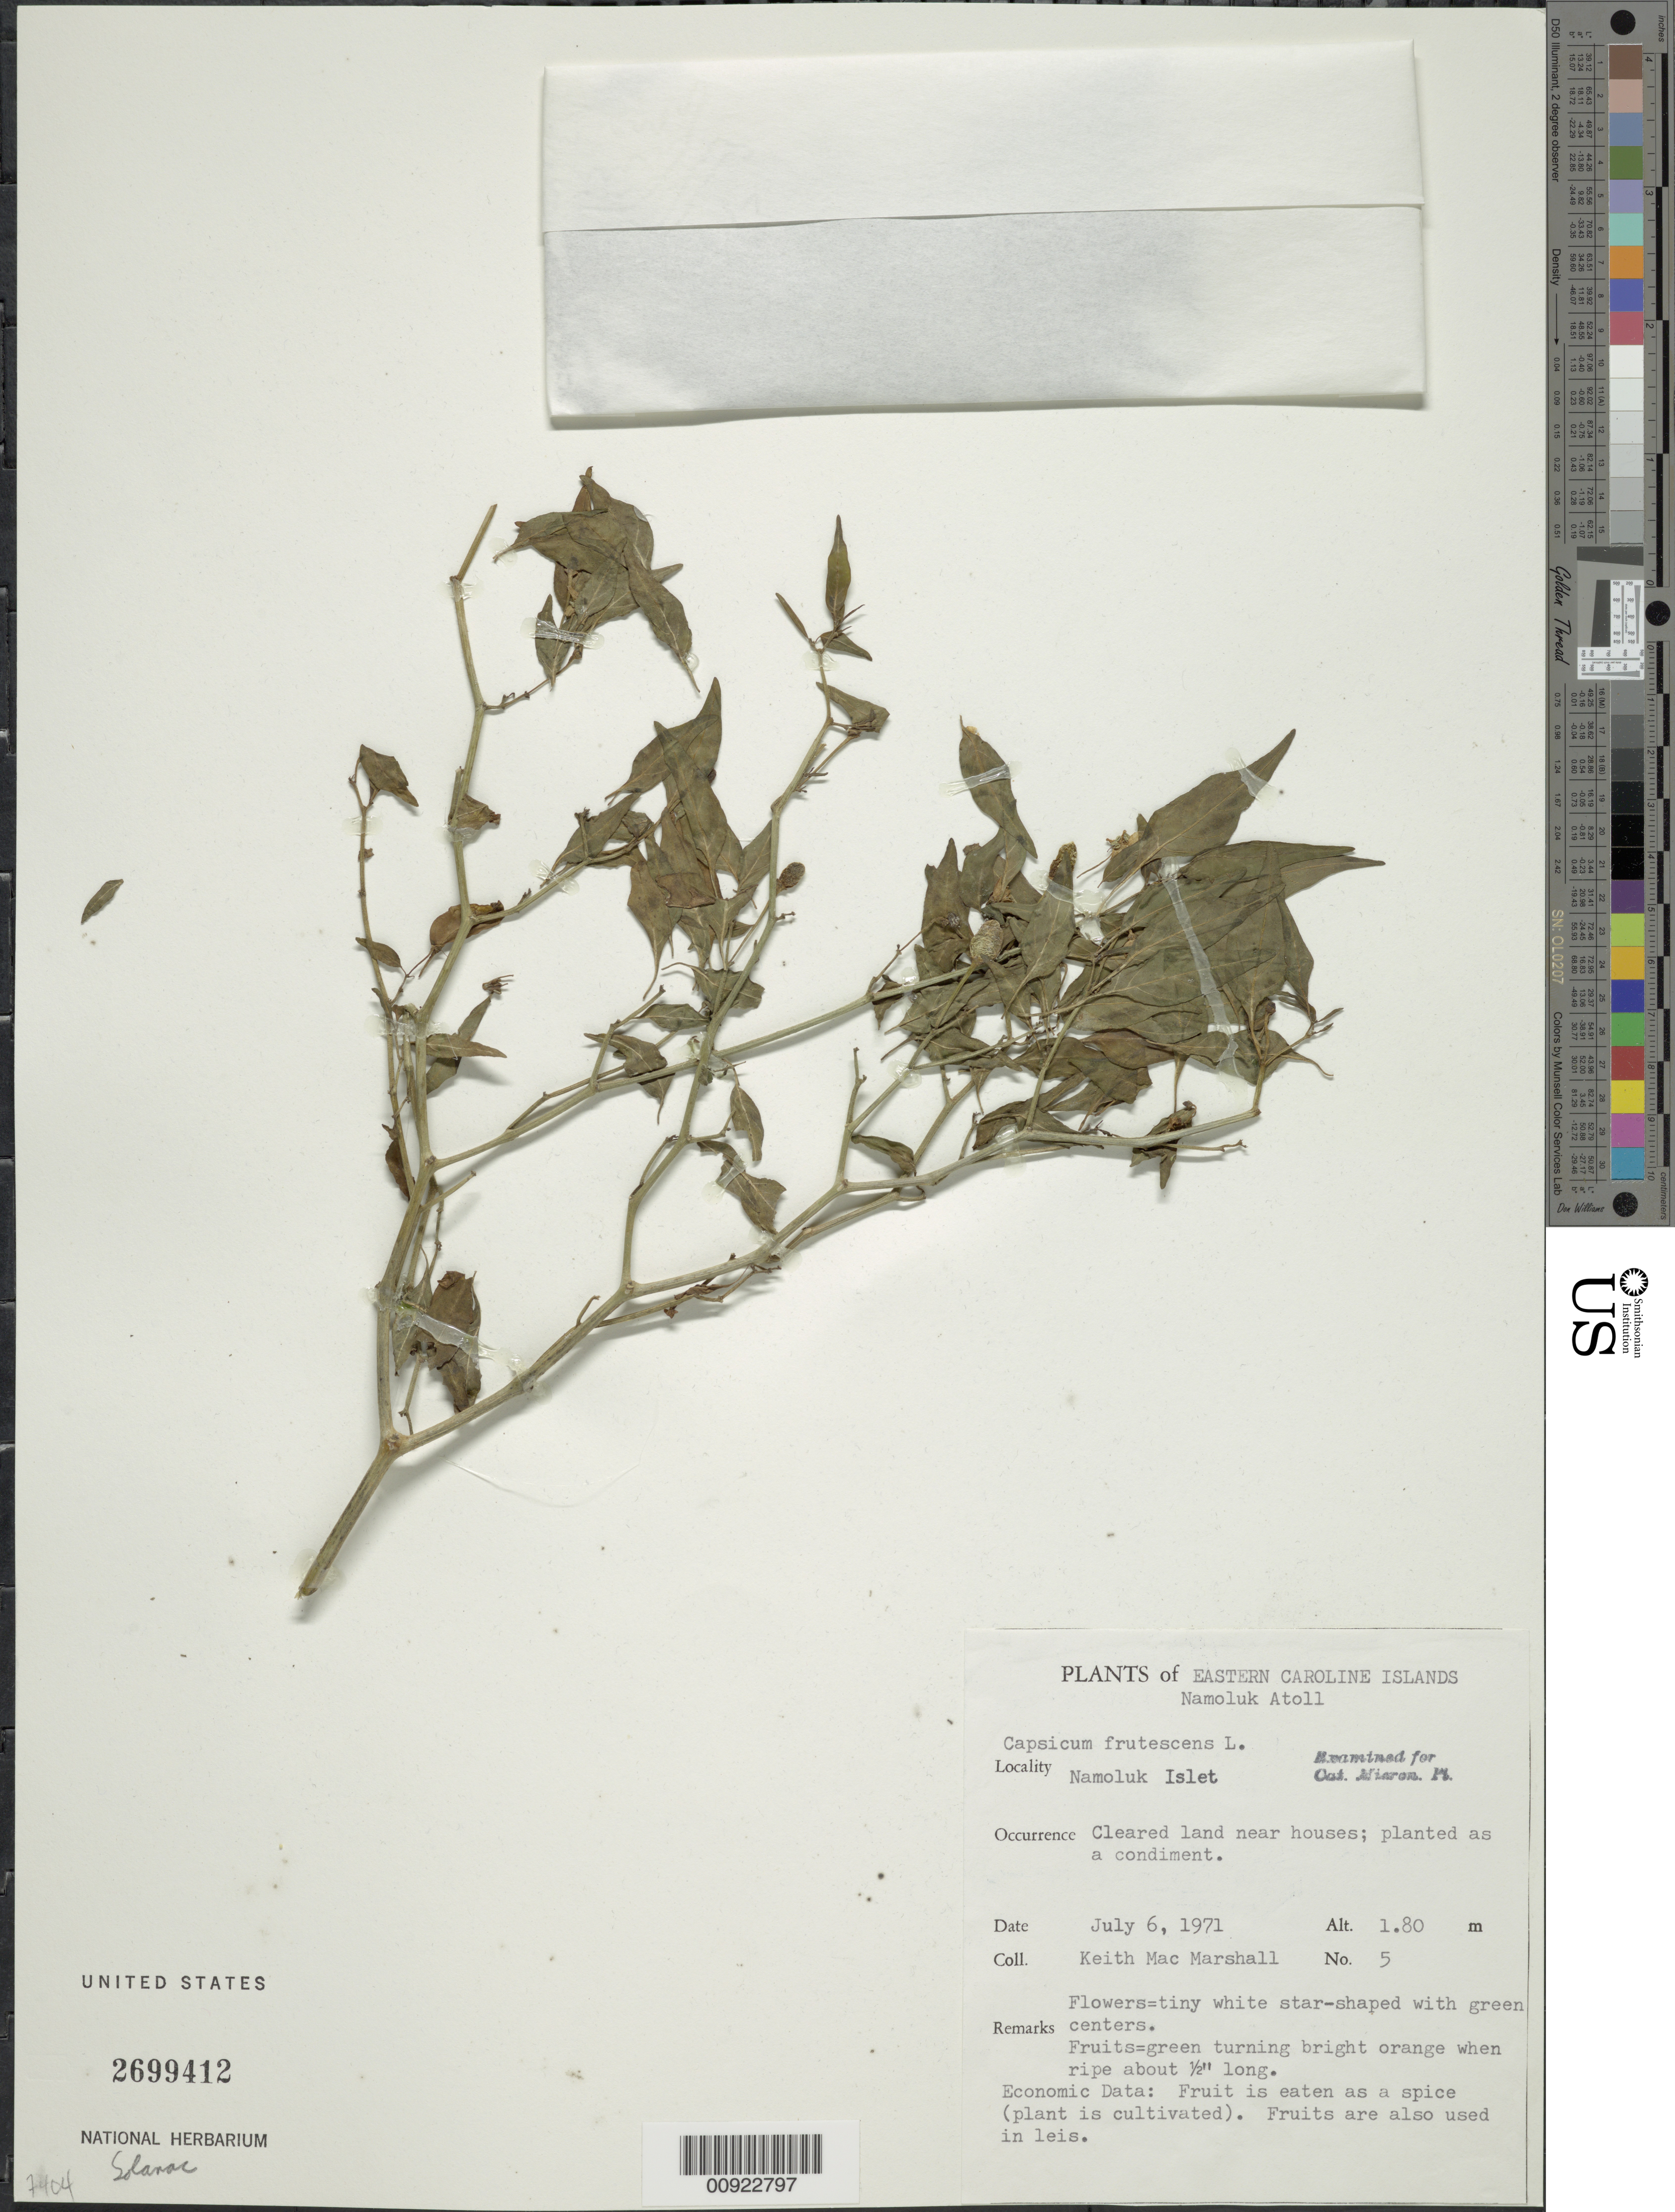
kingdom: Plantae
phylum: Tracheophyta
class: Magnoliopsida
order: Solanales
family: Solanaceae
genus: Capsicum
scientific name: Capsicum frutescens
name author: L.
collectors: K. M. Marshall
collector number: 5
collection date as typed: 06 Jul 1971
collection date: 1971-07-06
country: Micronesia, Federated States of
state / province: Truk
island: Namokuk [Namoluk] Atoll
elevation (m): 1.8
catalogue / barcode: US 2699412